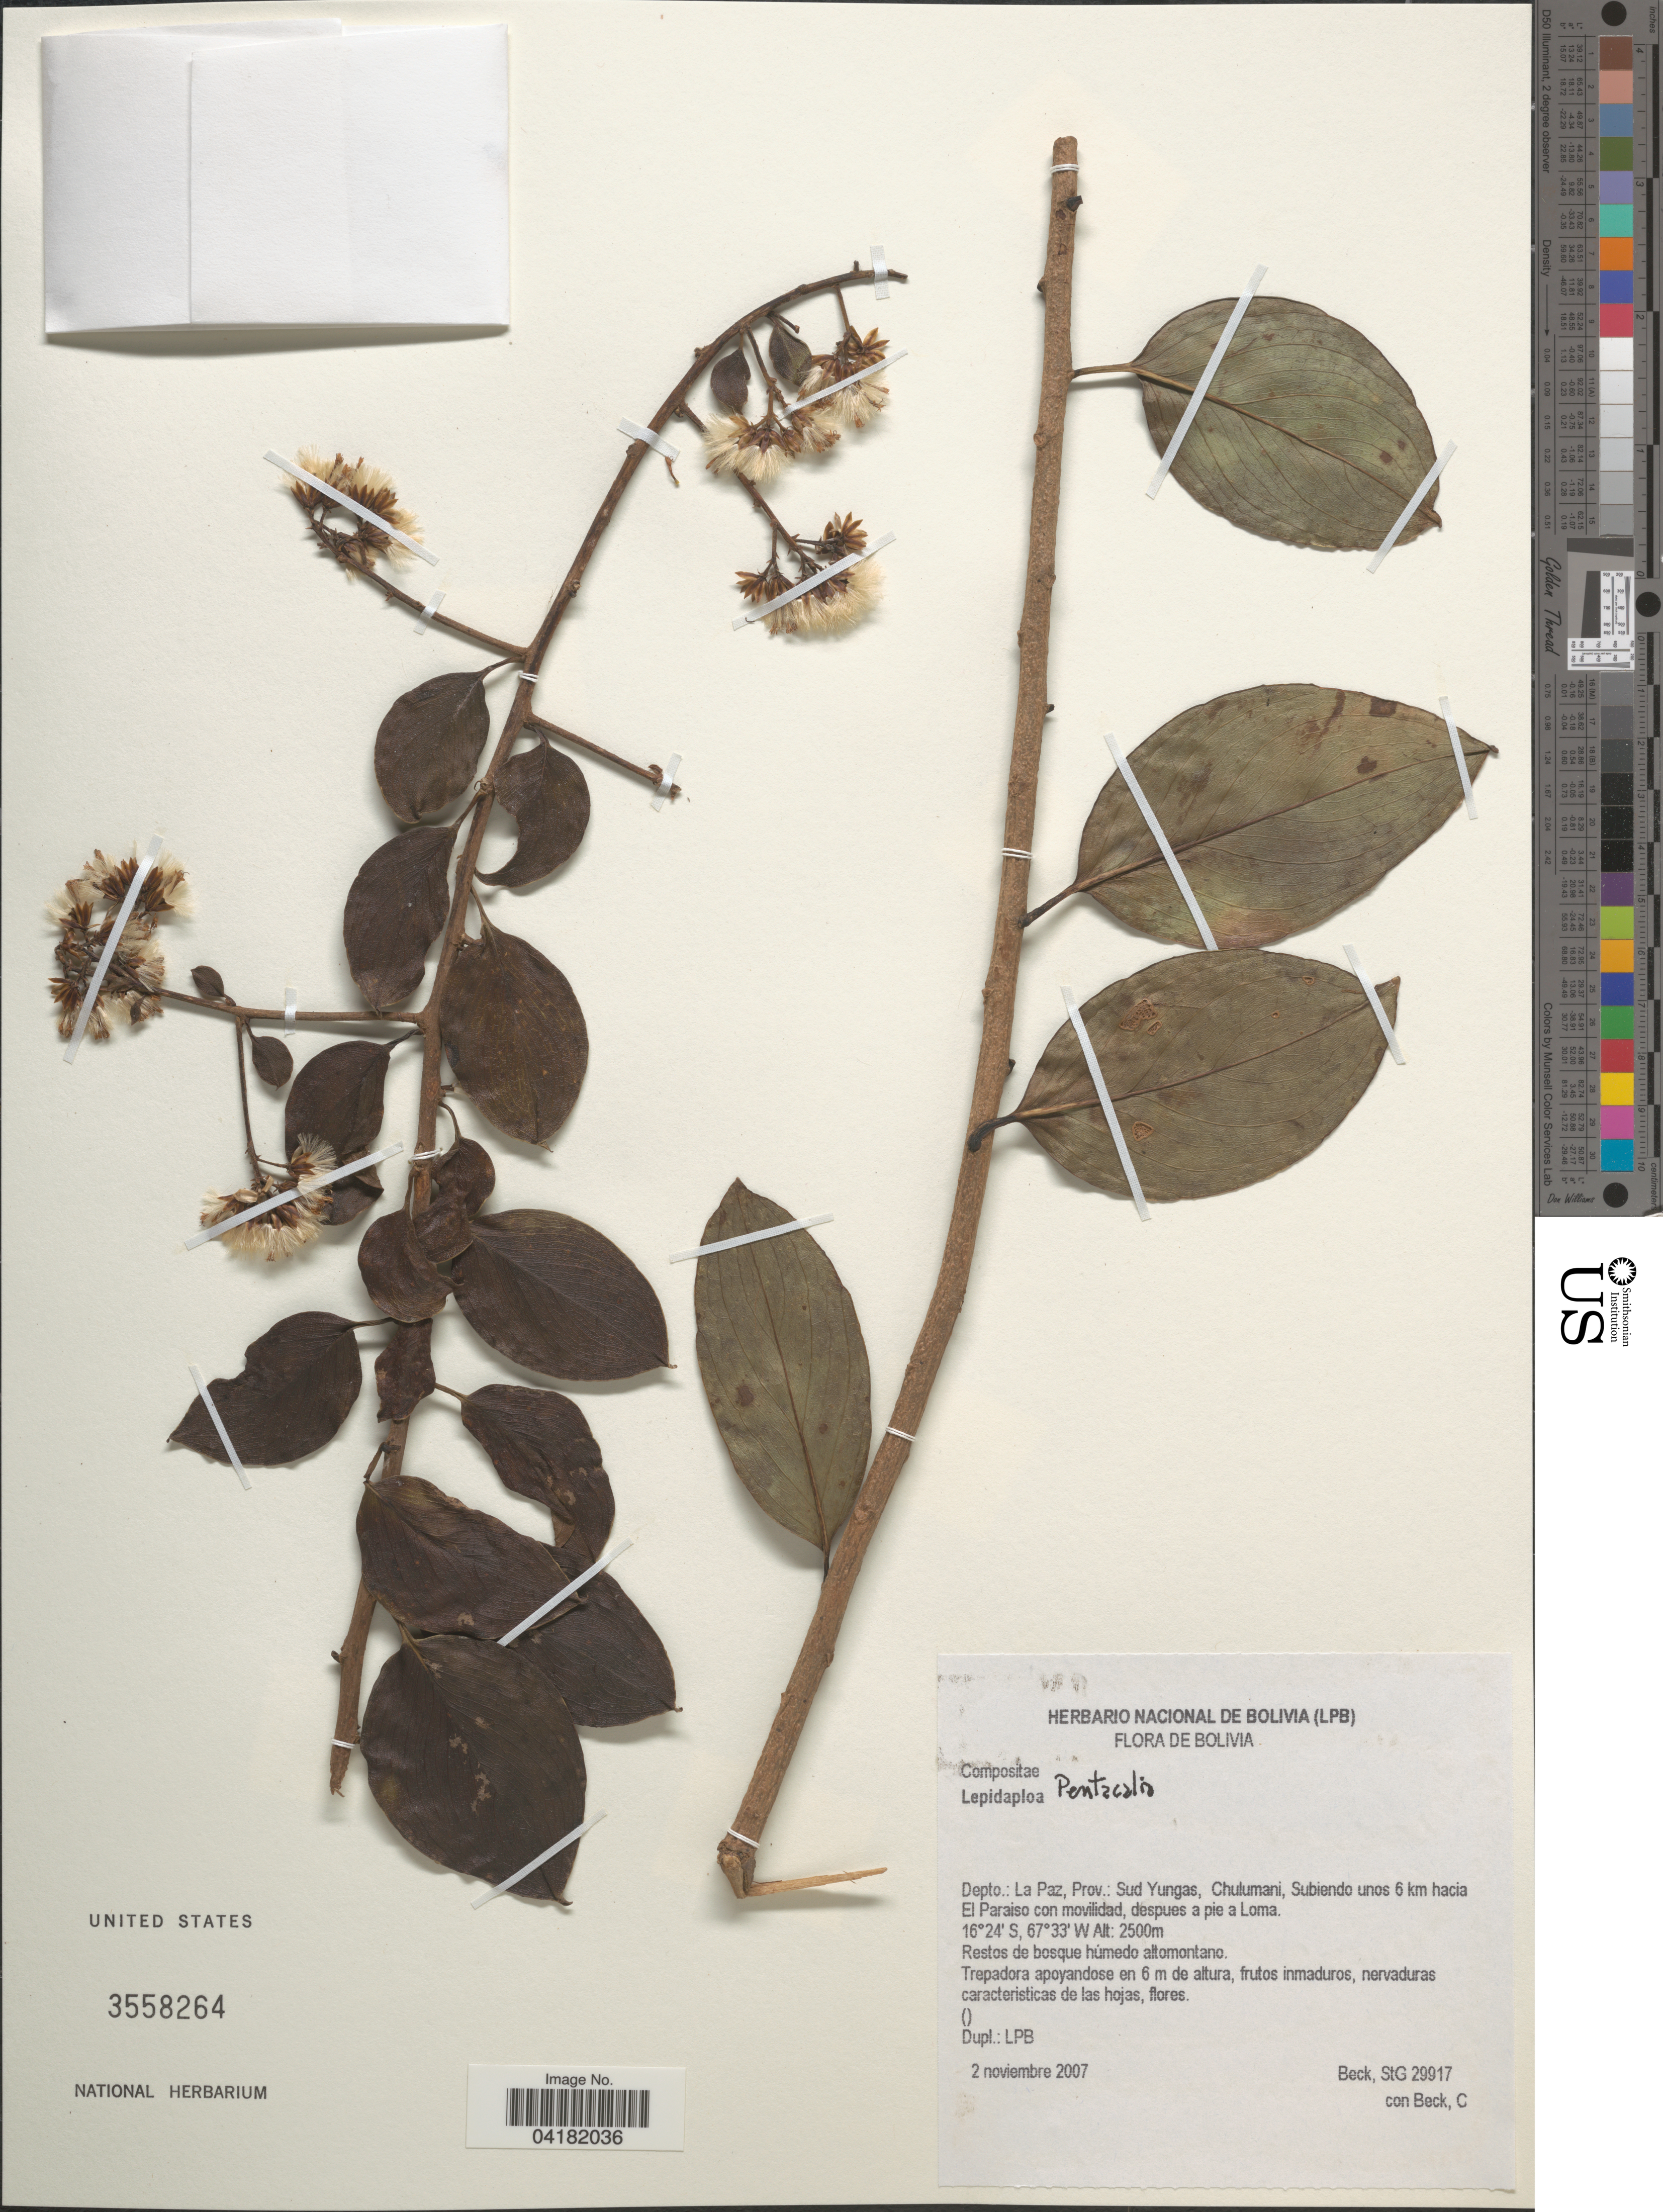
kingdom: Plantae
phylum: Tracheophyta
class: Magnoliopsida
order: Asterales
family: Asteraceae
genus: Pentacalia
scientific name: Pentacalia sp.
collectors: S. G. Beck & C. Beck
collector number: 29917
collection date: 2007-11-02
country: Bolivia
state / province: La Paz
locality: Depto.: La Paz, Prov.: Sud Yungas, Chulumani, Subiendo unos 6 km hacia El Paraiso con movilidad, despues a pie a Loma.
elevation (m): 2500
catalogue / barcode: US 3558264